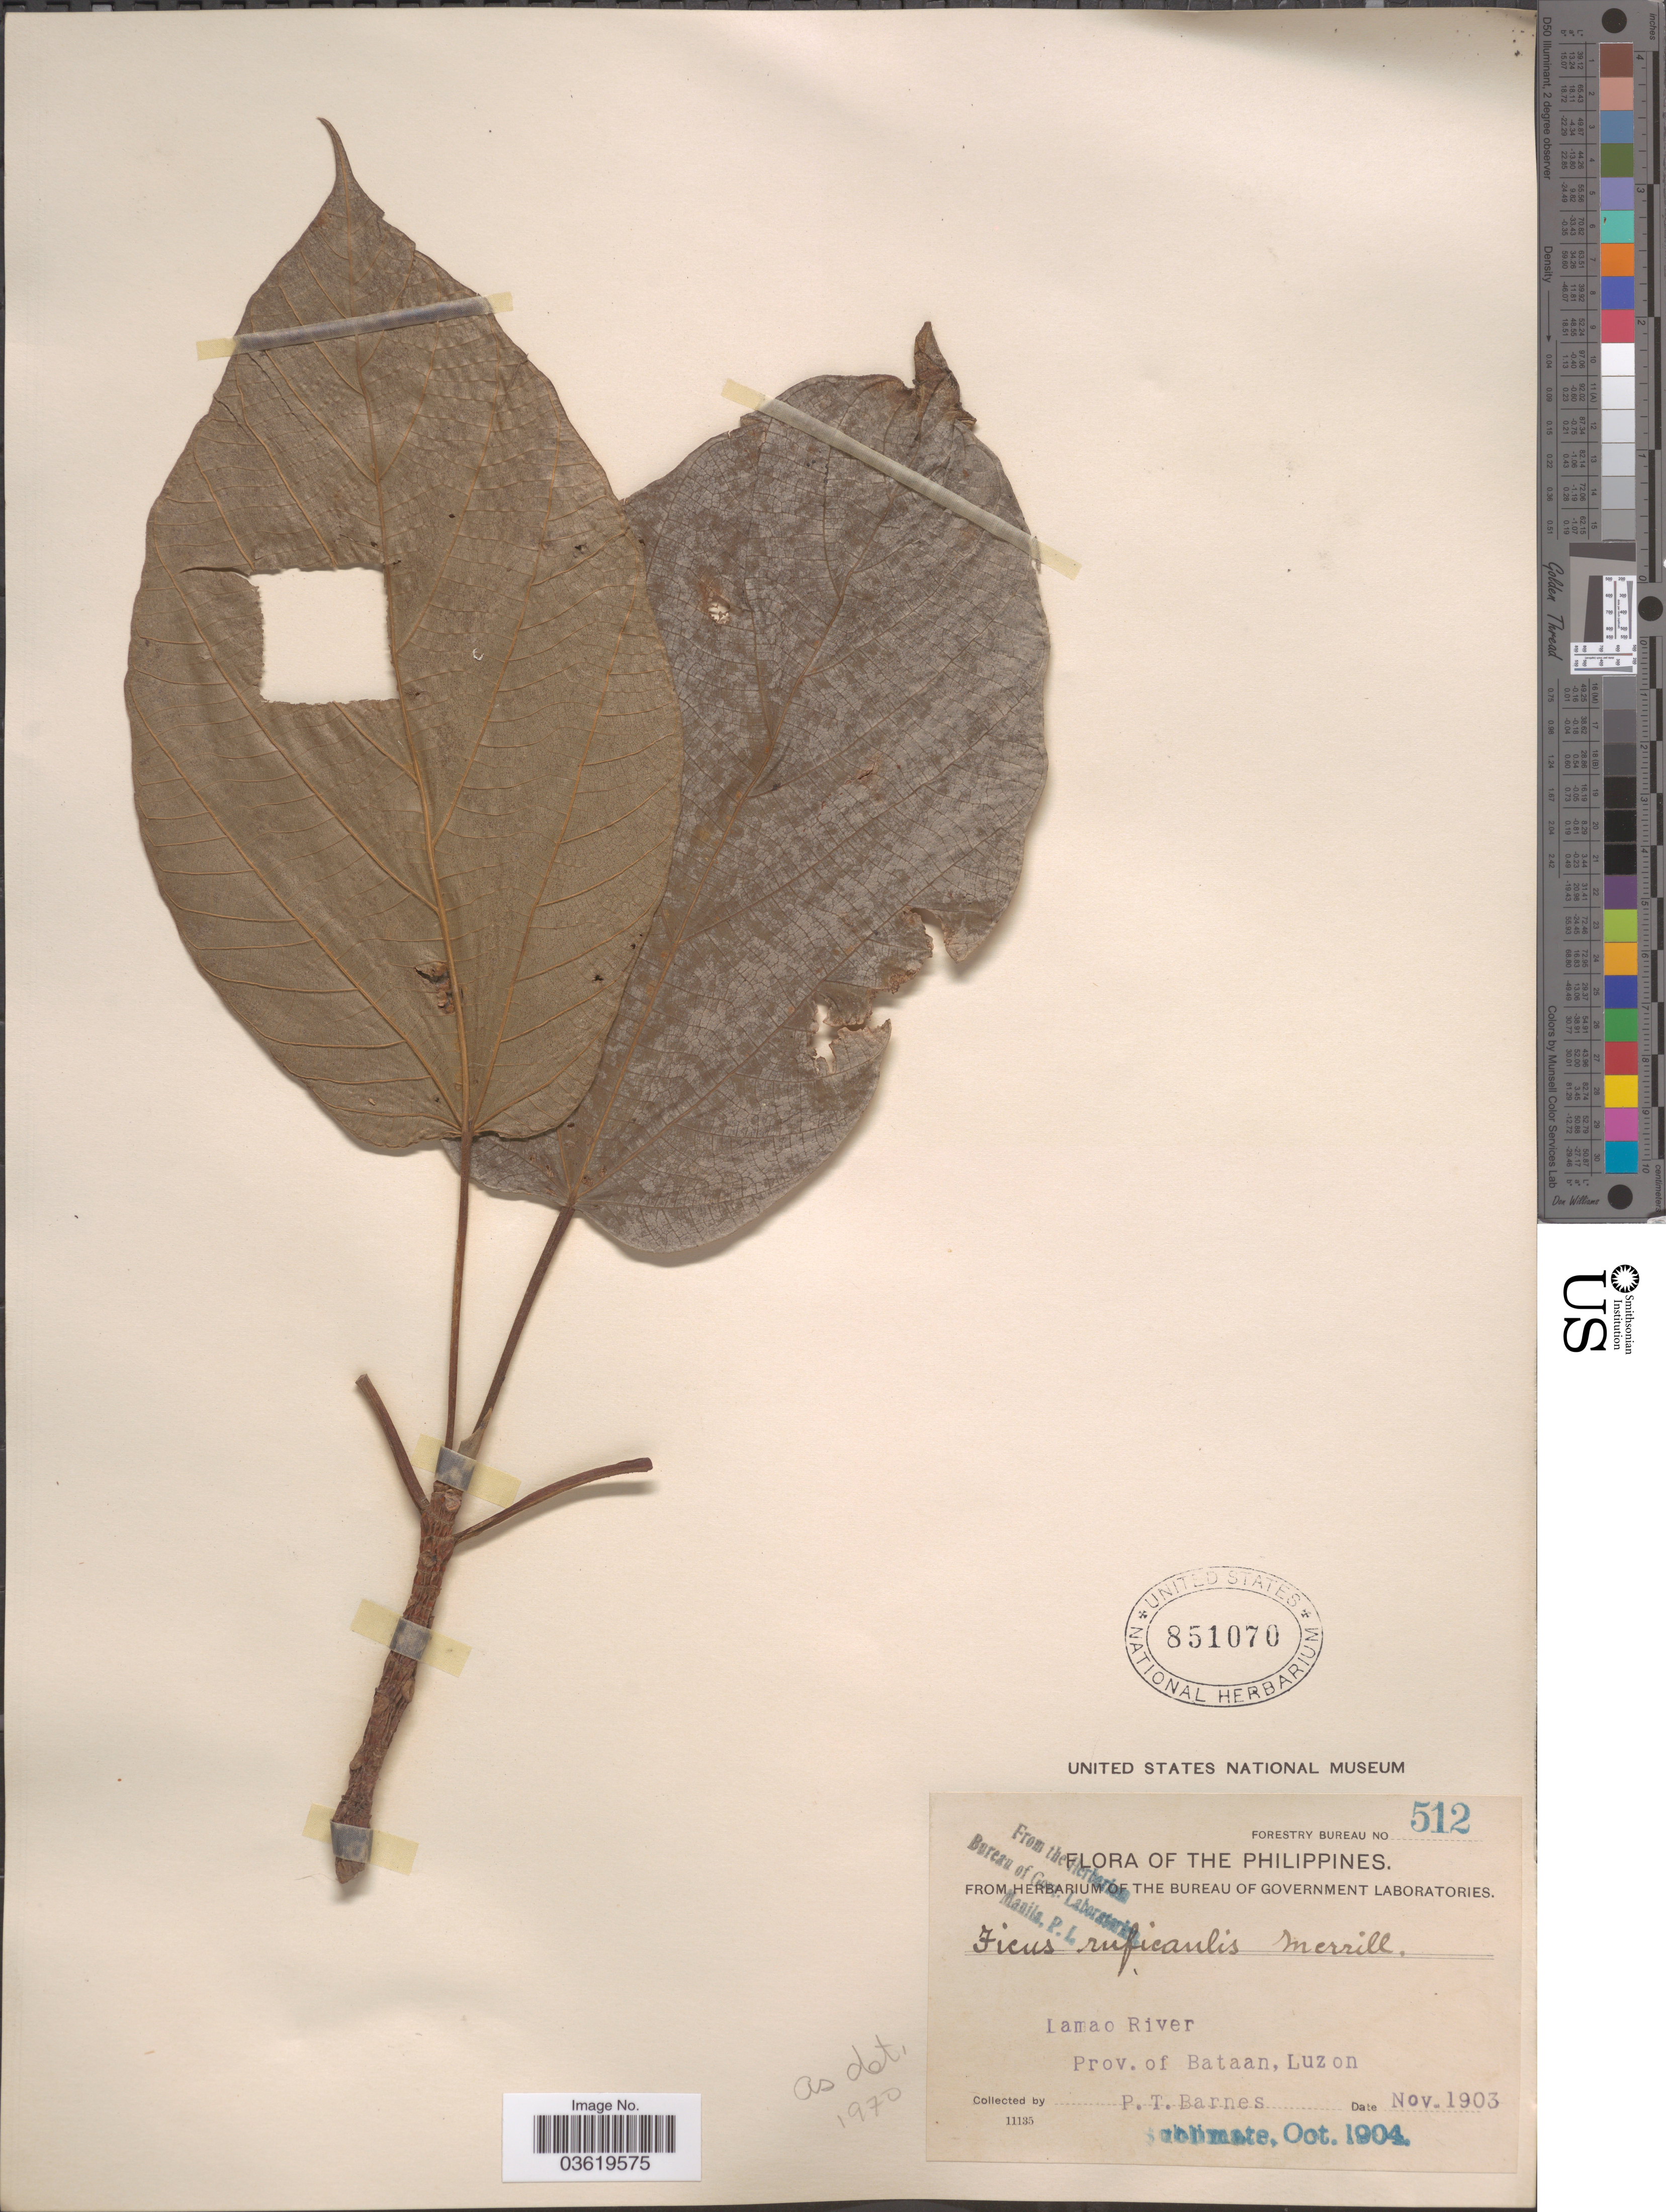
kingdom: Plantae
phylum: Tracheophyta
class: Magnoliopsida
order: Rosales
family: Moraceae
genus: Ficus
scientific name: Ficus ruficaulis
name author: Merr.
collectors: P. Barnes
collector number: Forestry Bureau 512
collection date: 1903-11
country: Philippines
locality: Lamao River. Prov. of Bataan, Luzon.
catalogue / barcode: US 851070